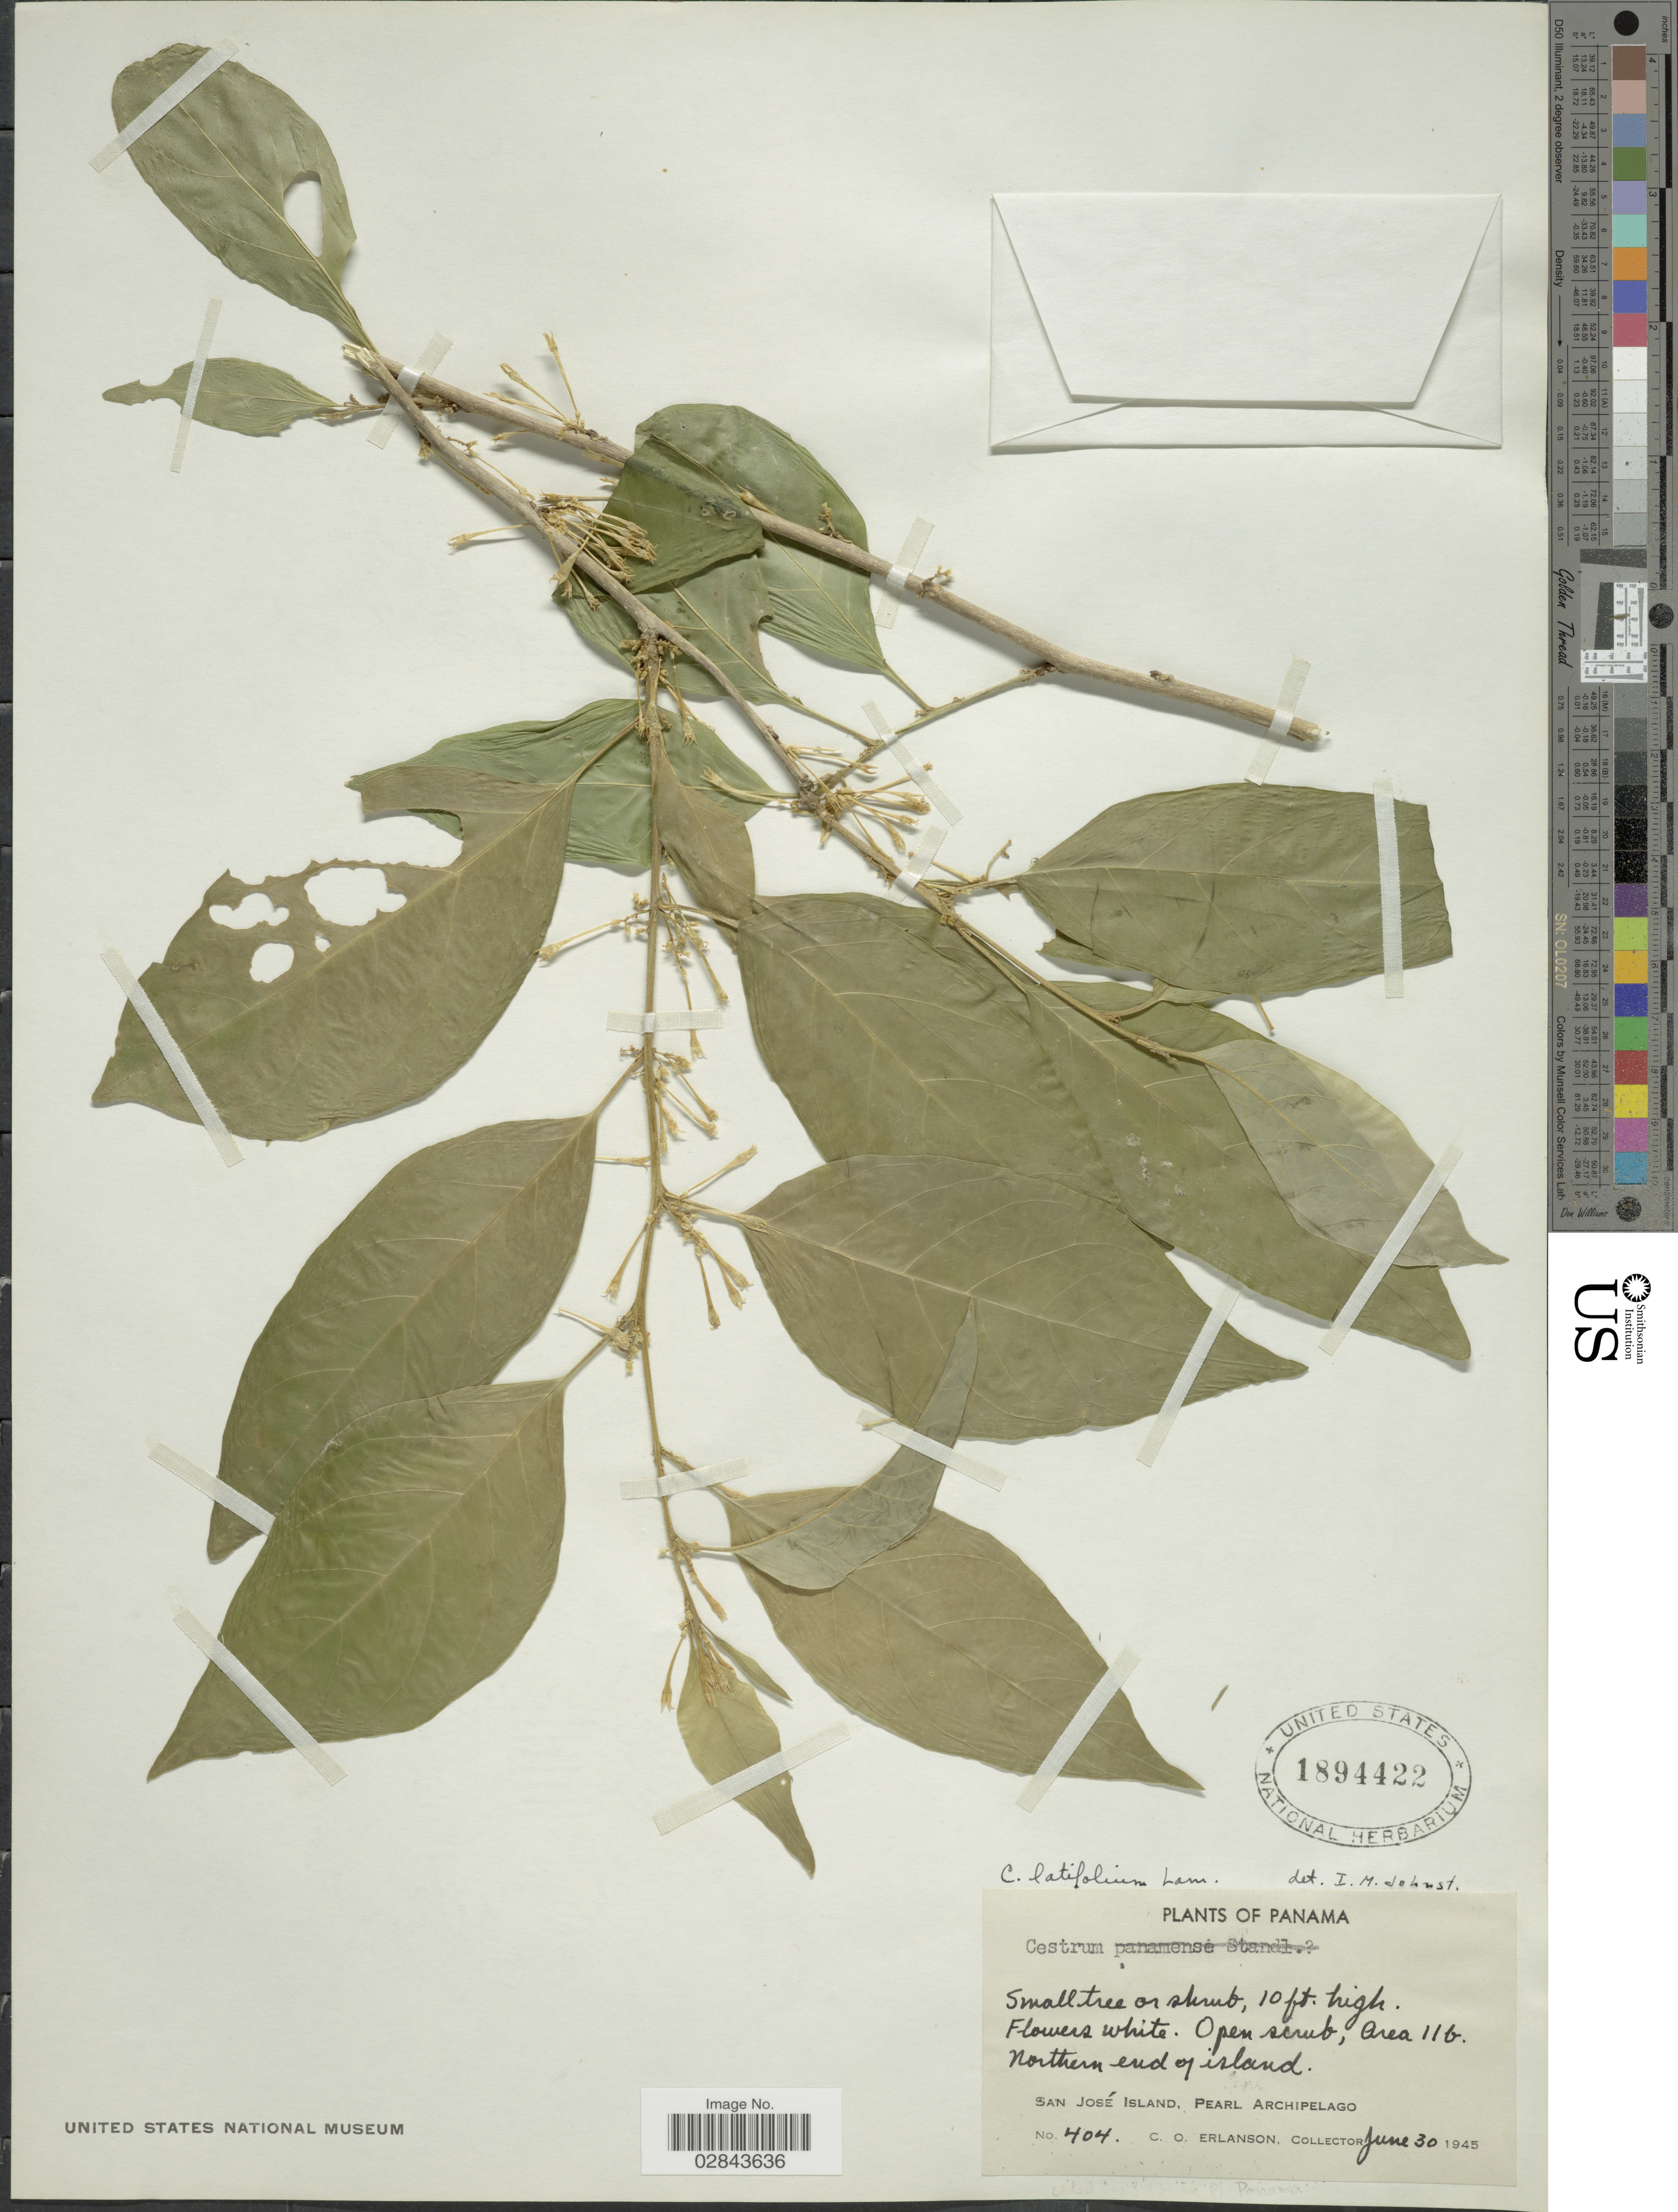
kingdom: Plantae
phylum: Tracheophyta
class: Magnoliopsida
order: Solanales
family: Solanaceae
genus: Cestrum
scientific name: Cestrum latifolium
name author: Lam.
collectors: C. O. Erlanson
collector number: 404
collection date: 1945-06-30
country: Panama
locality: Area 11b., Northern end of island. San José Island, Pearl Archipelago.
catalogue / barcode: US 1894422